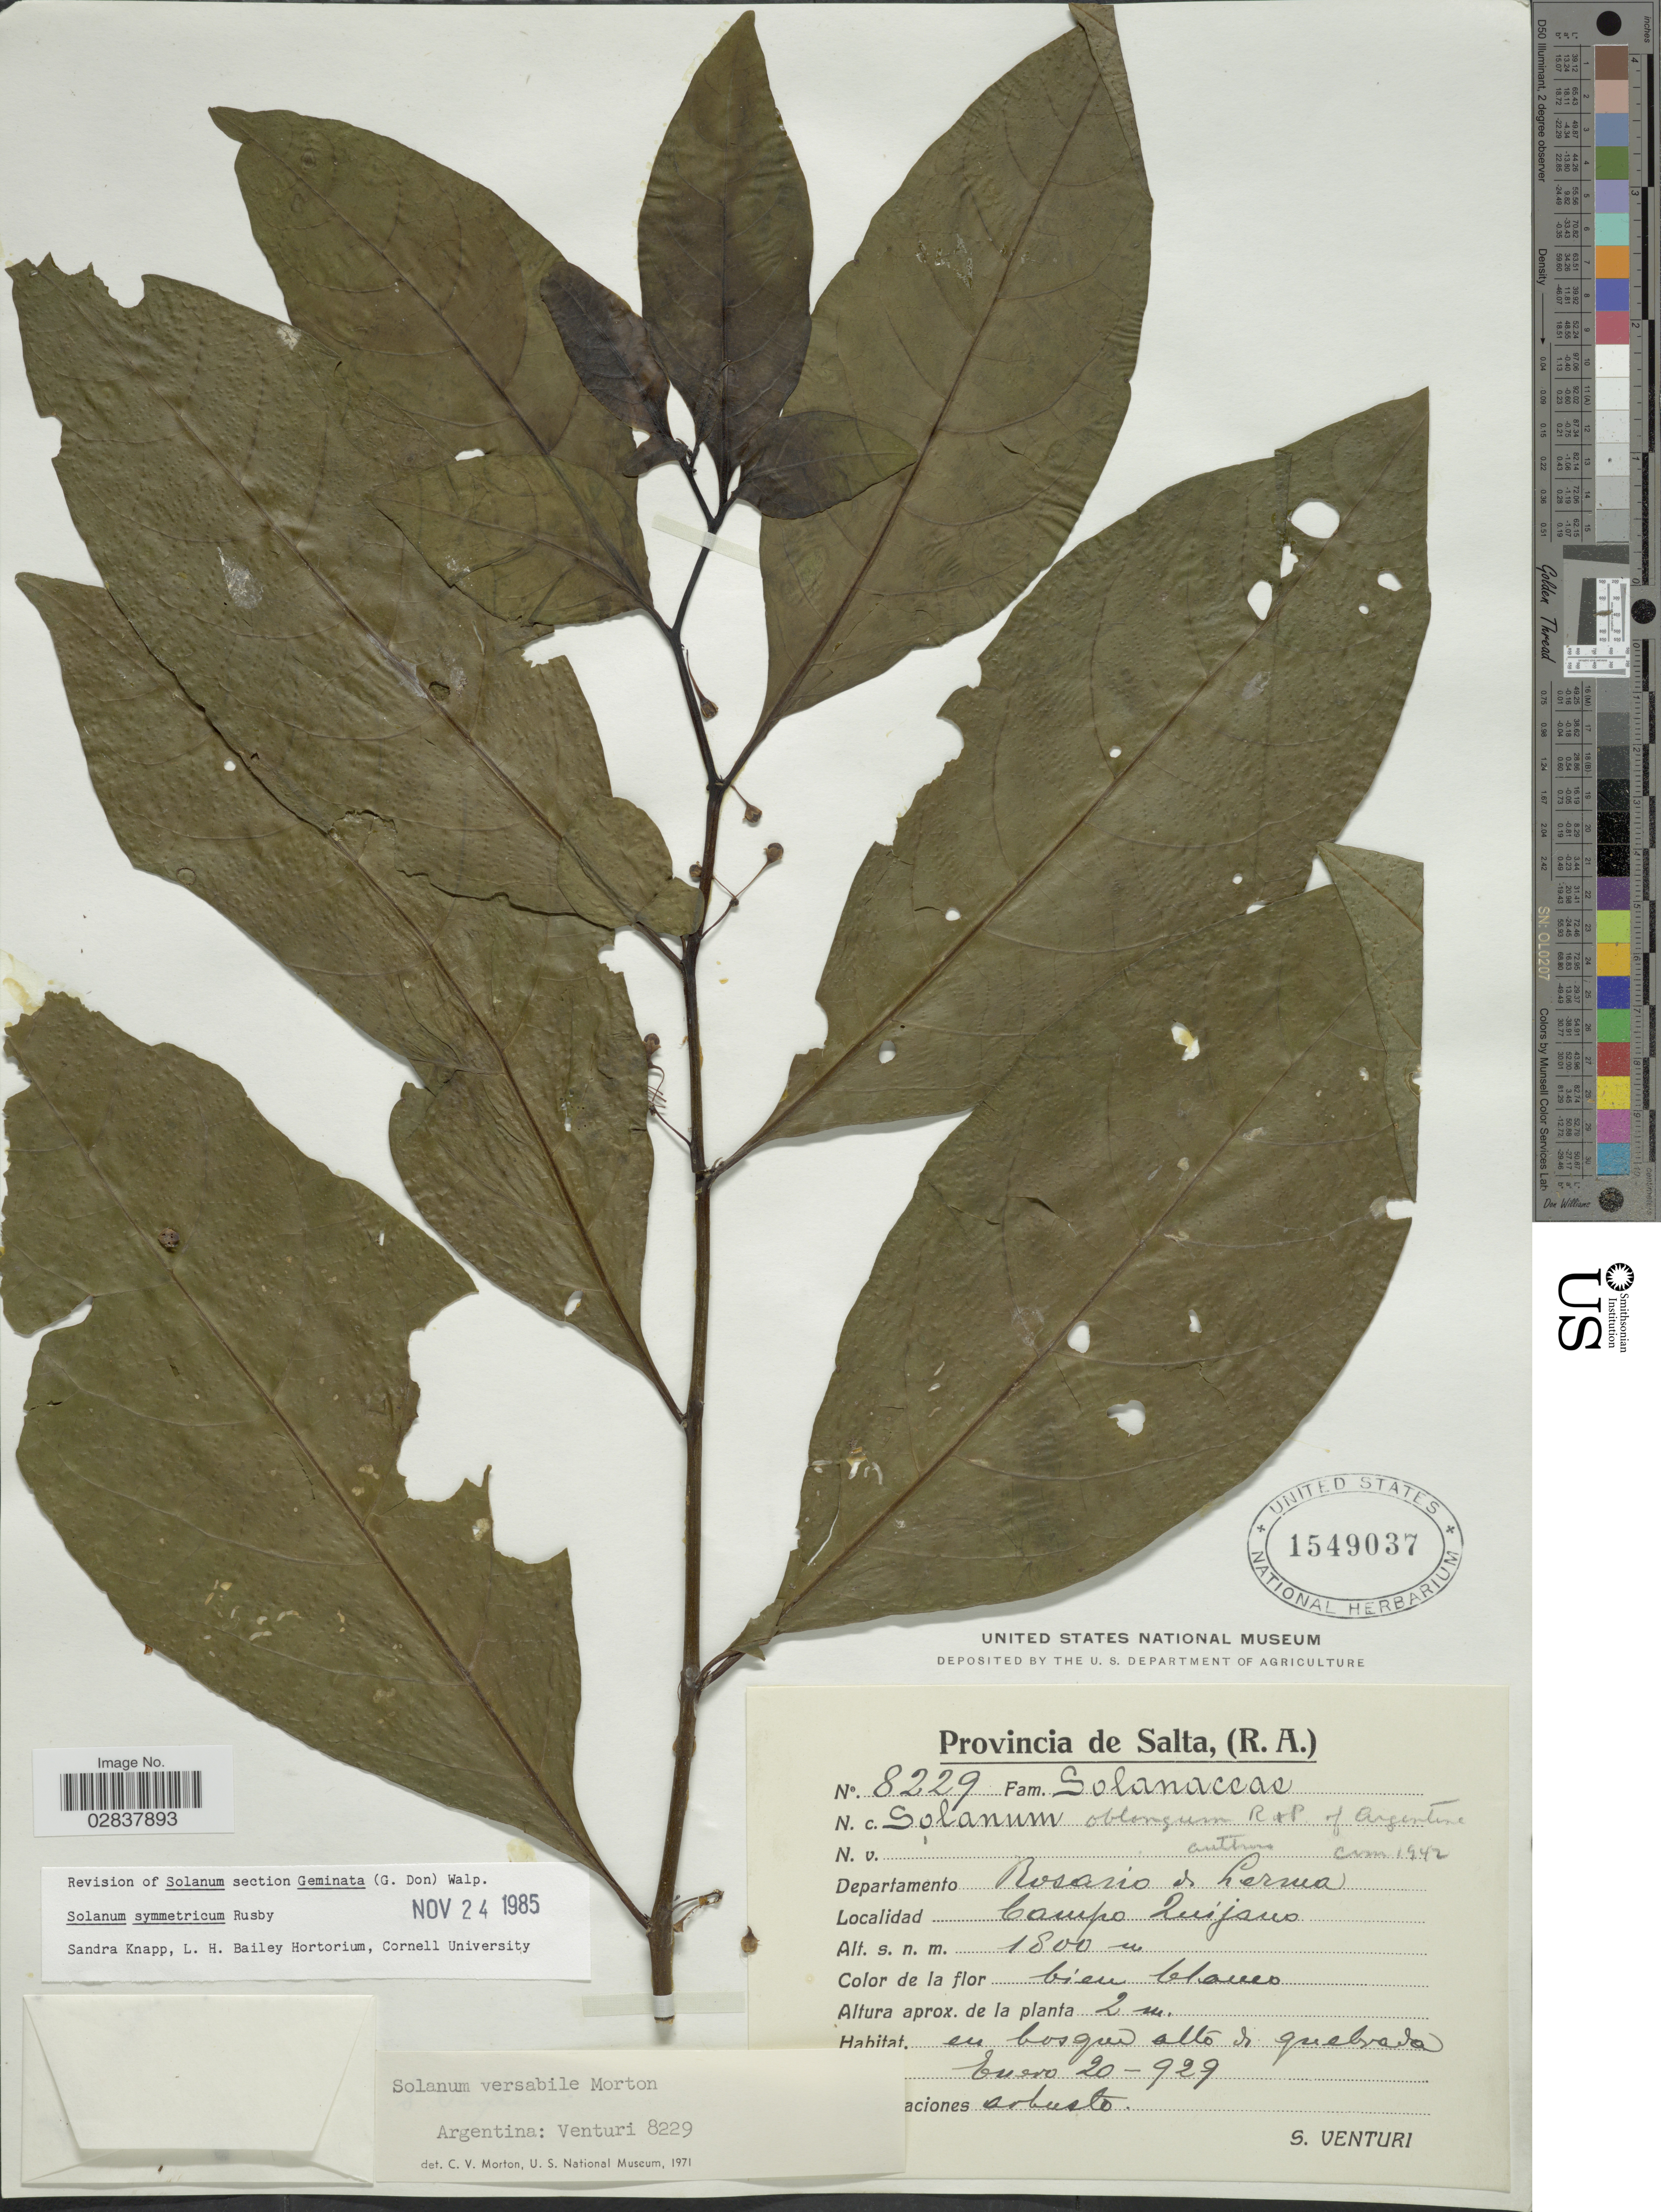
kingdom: Plantae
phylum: Tracheophyta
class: Magnoliopsida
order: Solanales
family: Solanaceae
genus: Solanum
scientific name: Solanum symmetricum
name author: Rusby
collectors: S. Venturi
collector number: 8229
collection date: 1929-01-20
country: Argentina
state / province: Salta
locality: (R.A.) Departamento Rosario de Lerma, Campo Quijano.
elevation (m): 1800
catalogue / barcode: US 1549037